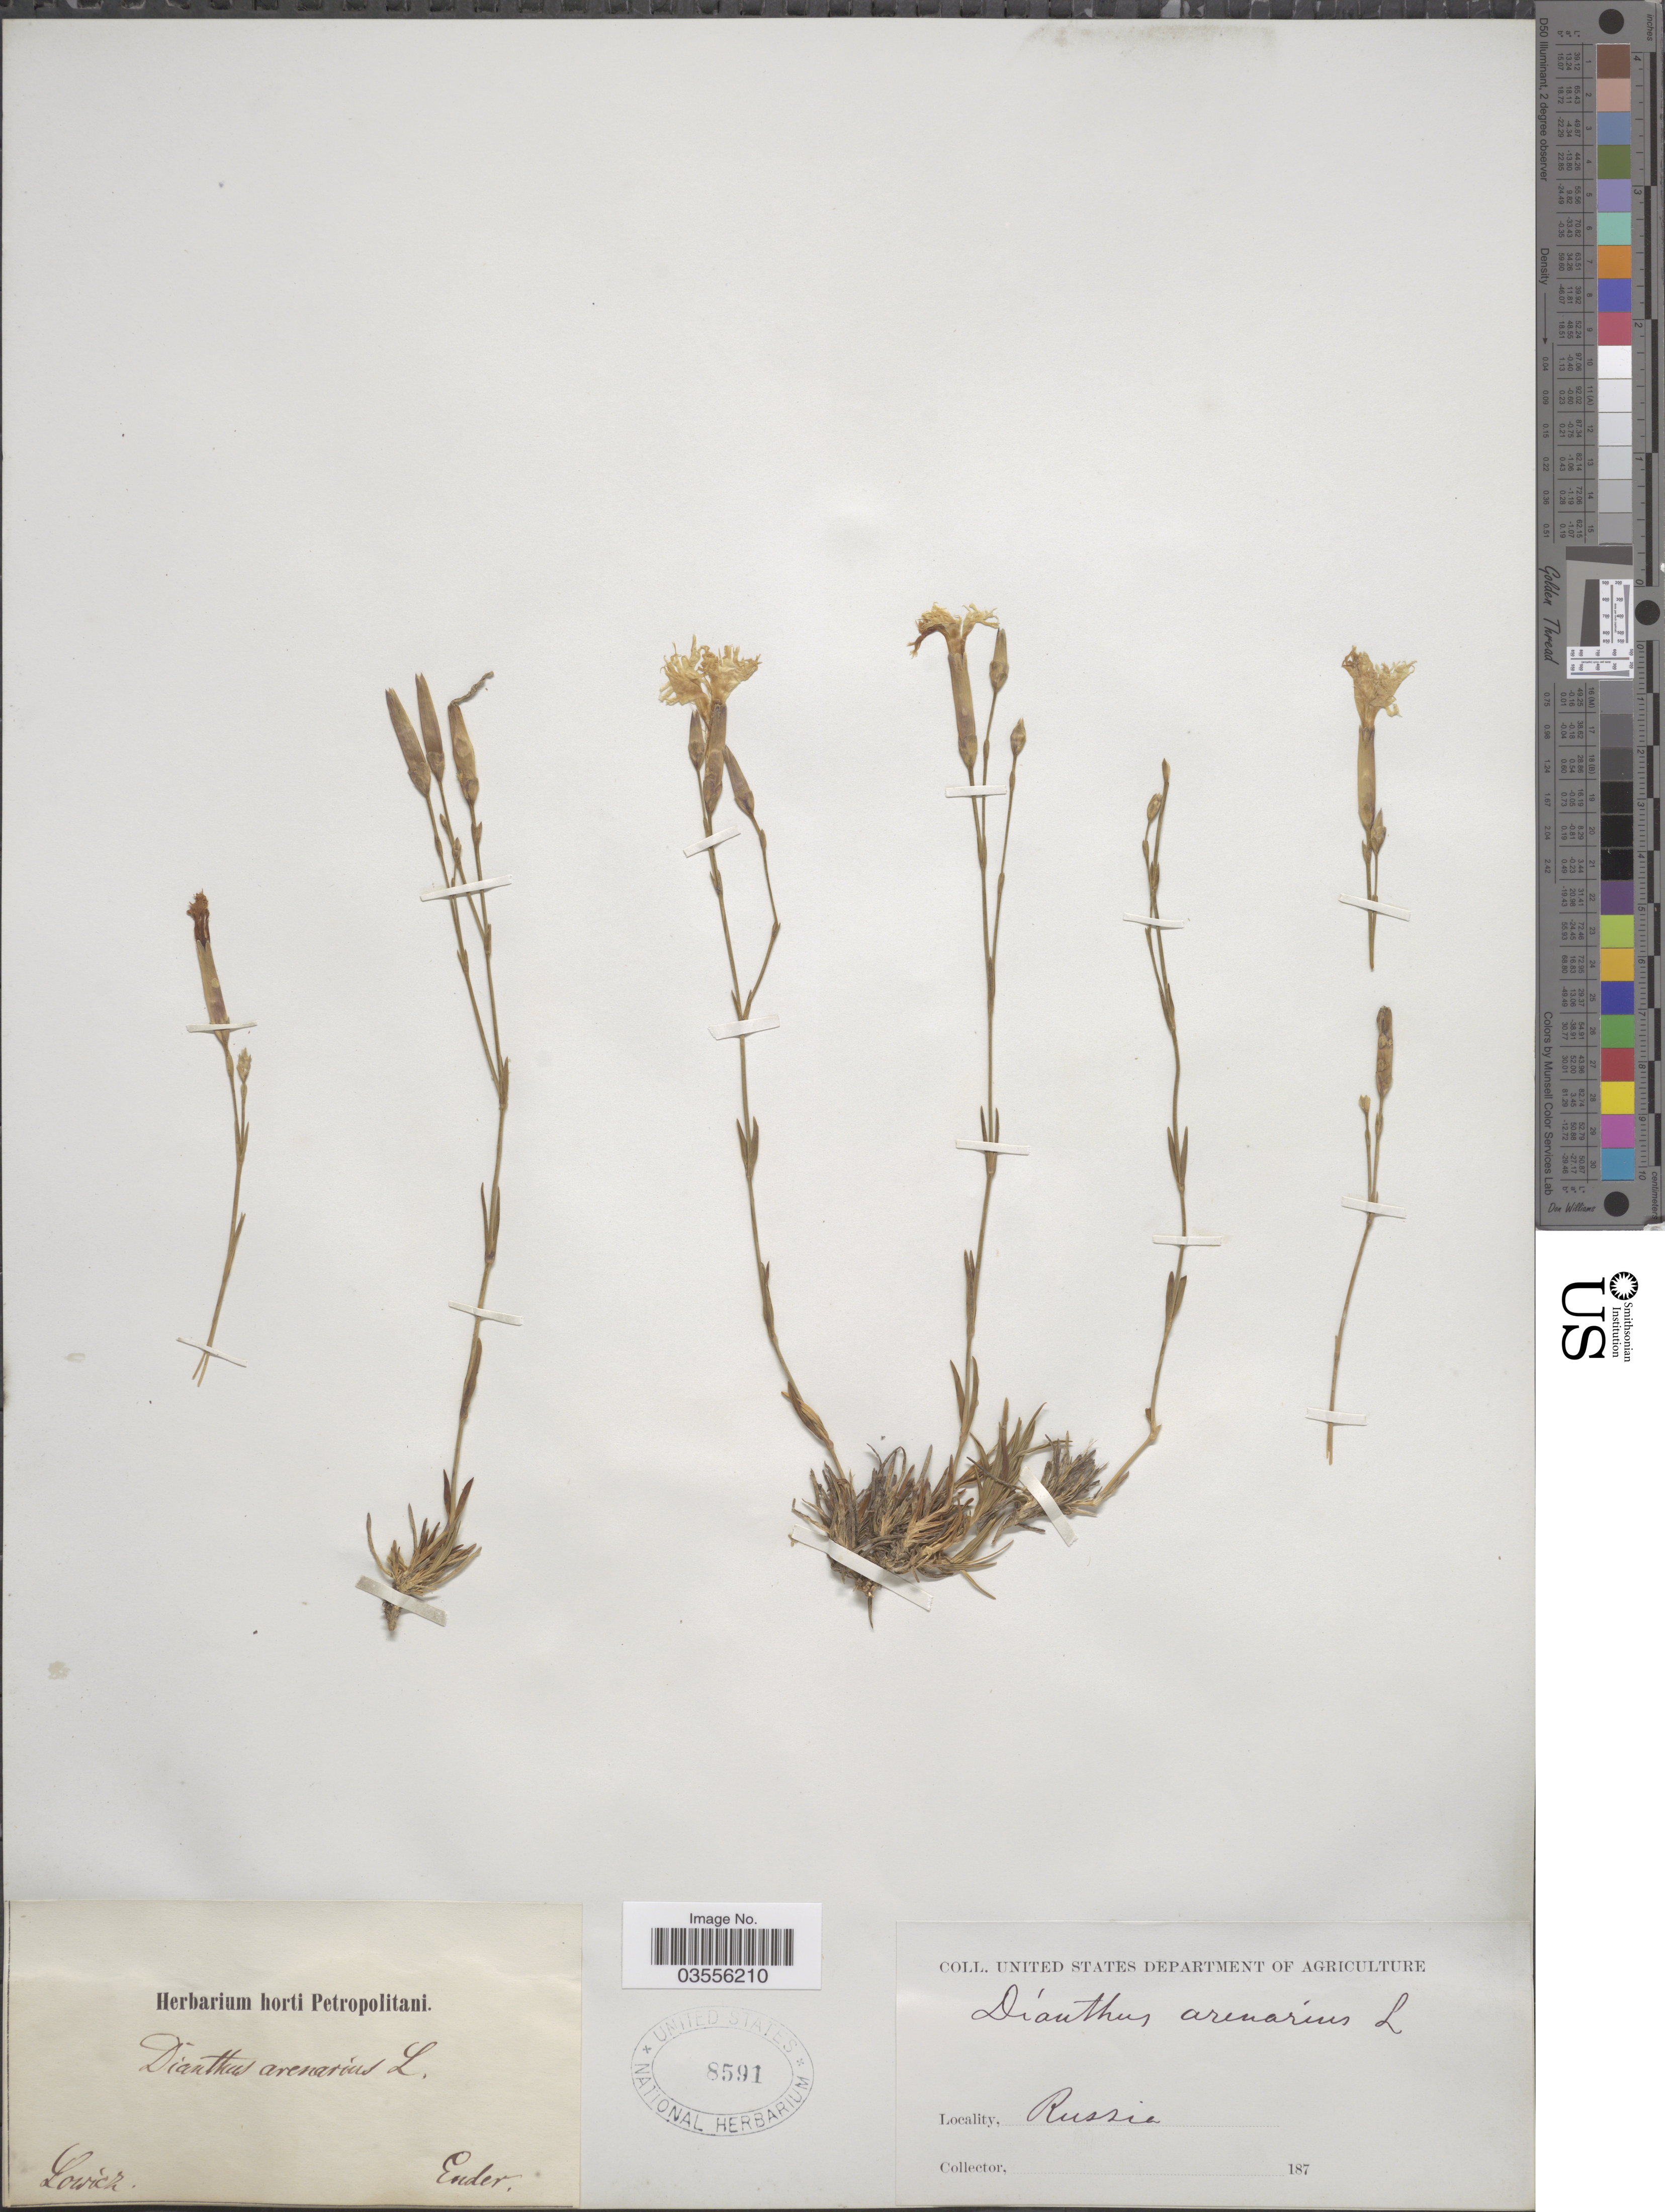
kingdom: Plantae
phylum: Tracheophyta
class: Magnoliopsida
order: Caryophyllales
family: Caryophyllaceae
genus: Dianthus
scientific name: Dianthus arenarius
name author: L.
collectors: Ender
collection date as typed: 187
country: Poland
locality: Lowicz.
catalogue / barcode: US 8591